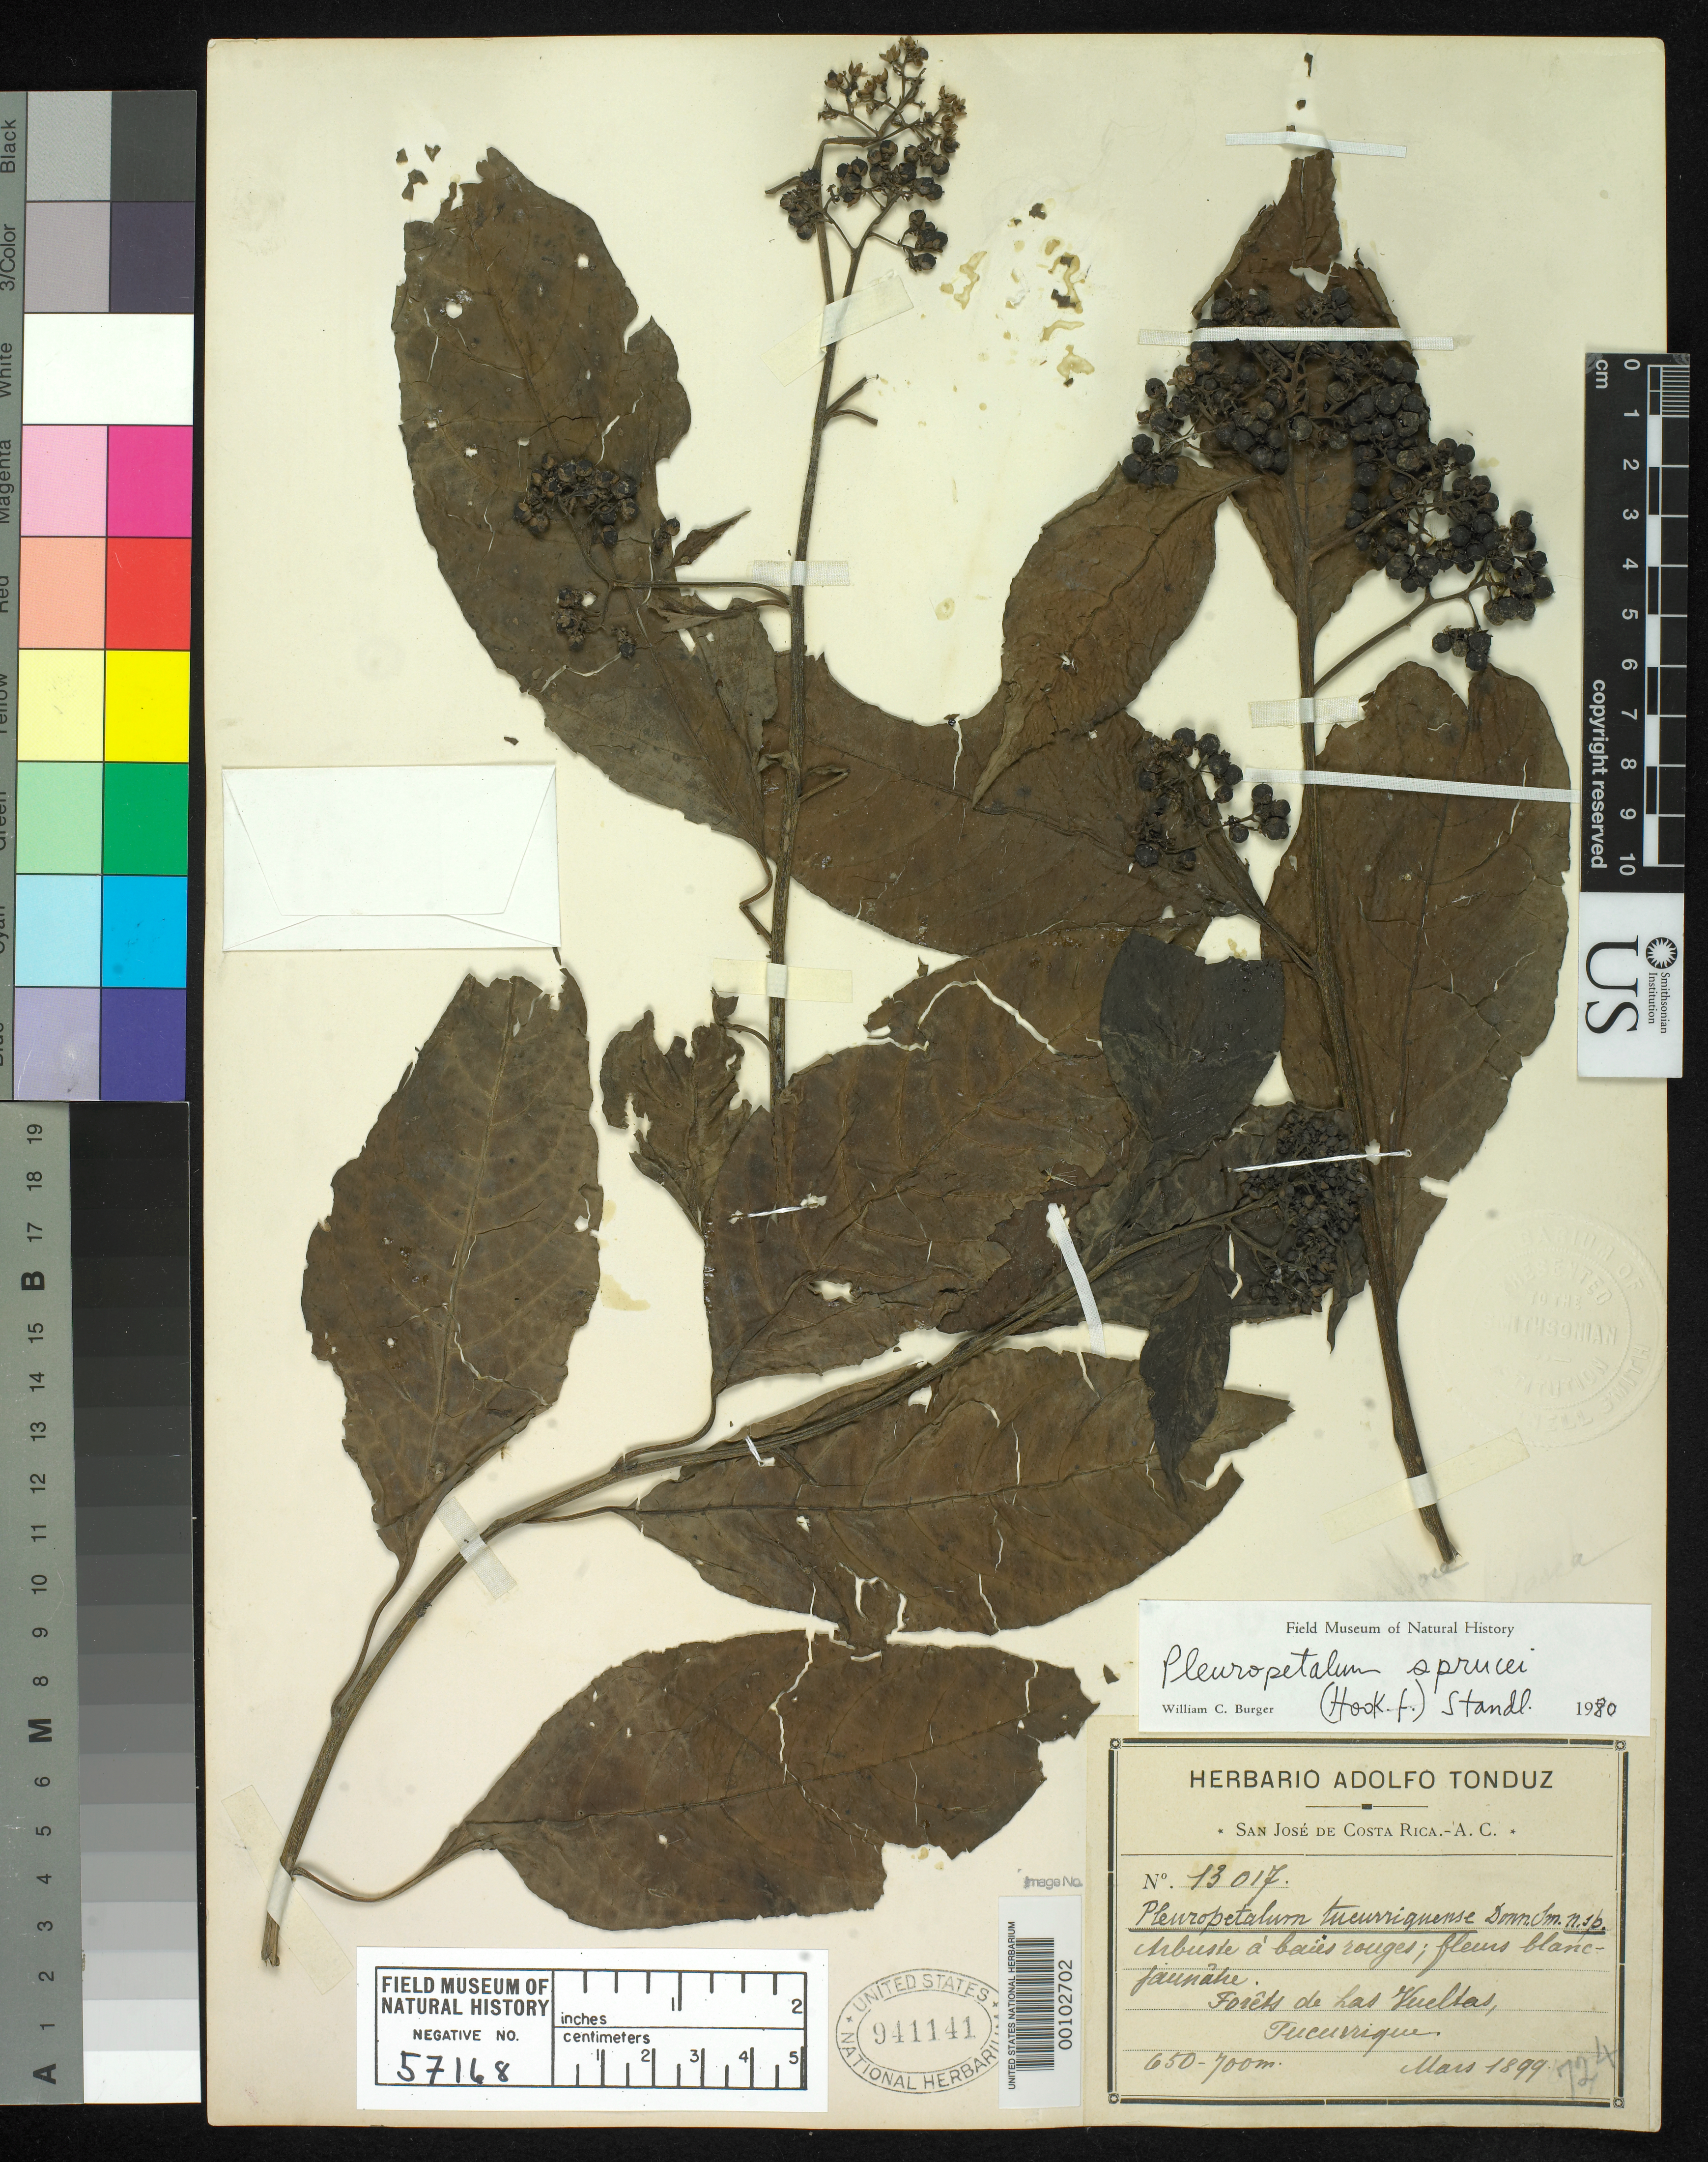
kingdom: Plantae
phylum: Tracheophyta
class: Magnoliopsida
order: Caryophyllales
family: Amaranthaceae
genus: Pleuropetalum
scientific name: Pleuropetalum tucurriquense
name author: Donn. Sm.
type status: Holotype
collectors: A. Tonduz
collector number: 13017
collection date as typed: Mar 1899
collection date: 1899-03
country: Costa Rica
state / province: Cartago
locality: Las Vueltas, Tucurrique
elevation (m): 650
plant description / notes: This specimen is one of two sheets (US 941141 & 941142) ex herb. John Donnell Smith.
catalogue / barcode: US 941141